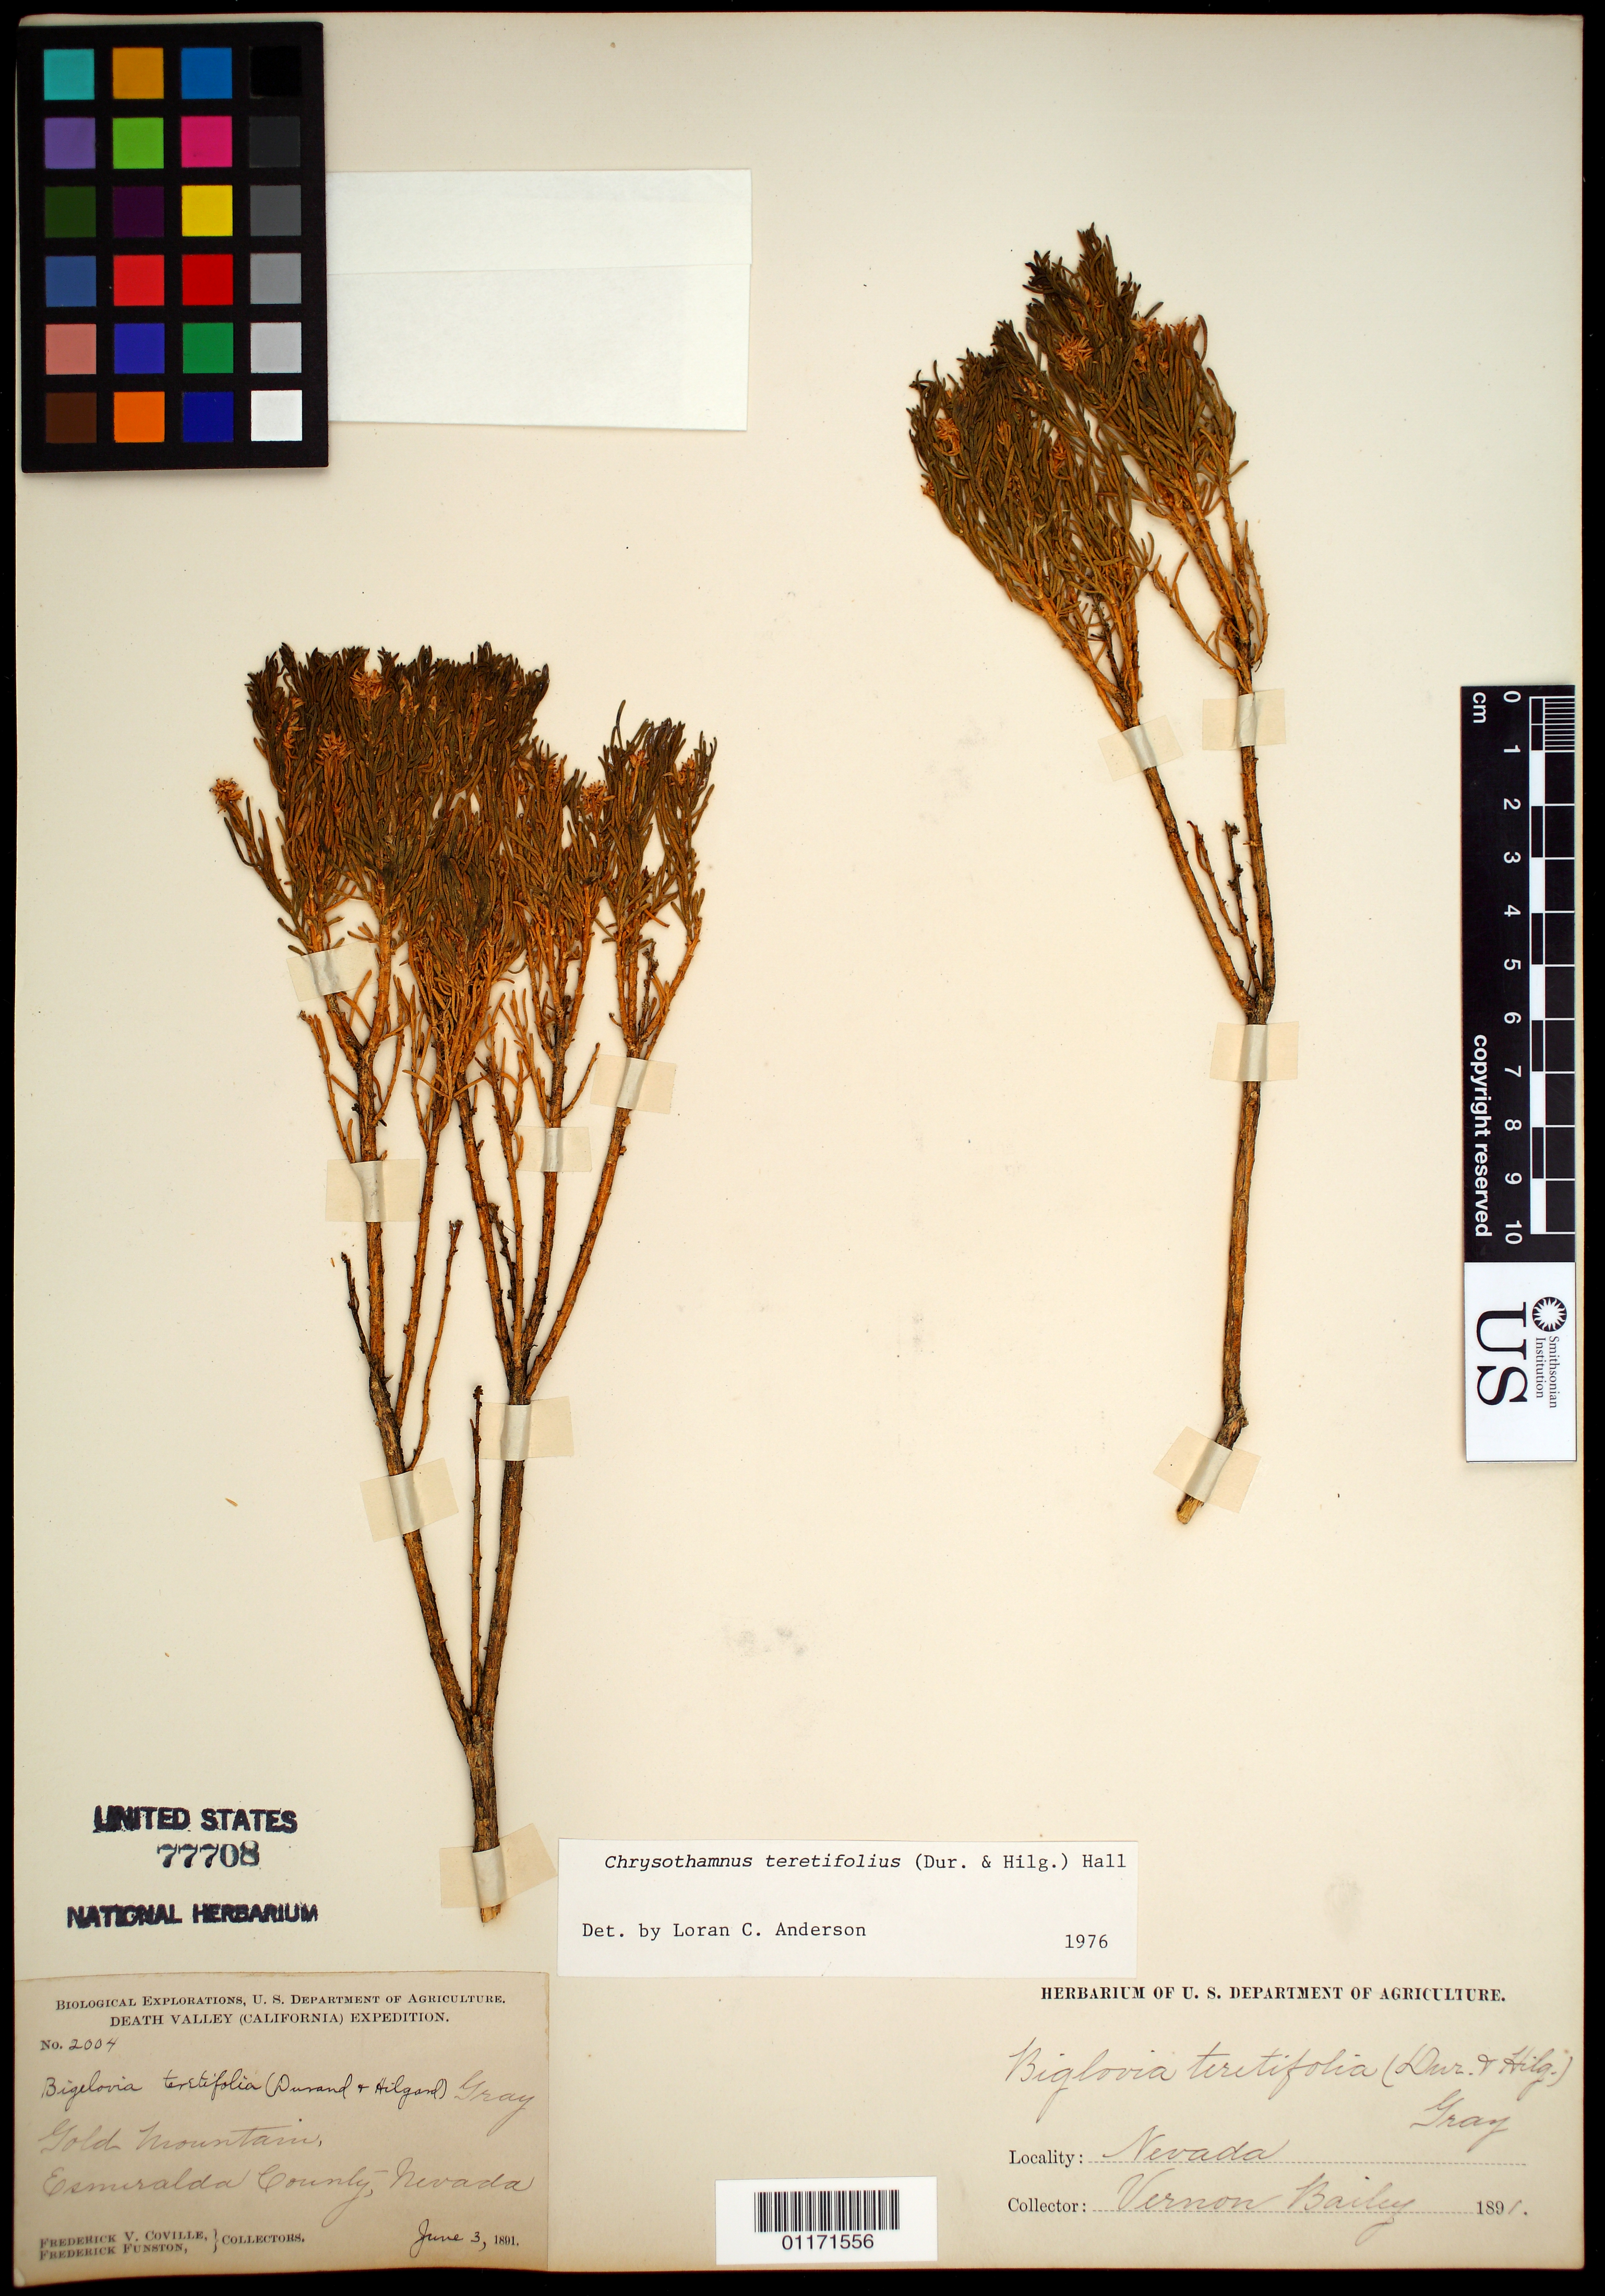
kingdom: Plantae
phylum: Tracheophyta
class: Magnoliopsida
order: Asterales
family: Asteraceae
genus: Ericameria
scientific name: Ericameria teretifolia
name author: (Durand & Hilg.) Jeps.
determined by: Urbatsch, Lowell E., Curator (LSU), Louisiana State University (UNITED STATES)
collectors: F. V. Coville & F. Funston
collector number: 2004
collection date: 1891-06-03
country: United States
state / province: Nevada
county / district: Esmeralda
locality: Gold Mountain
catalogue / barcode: US 77708